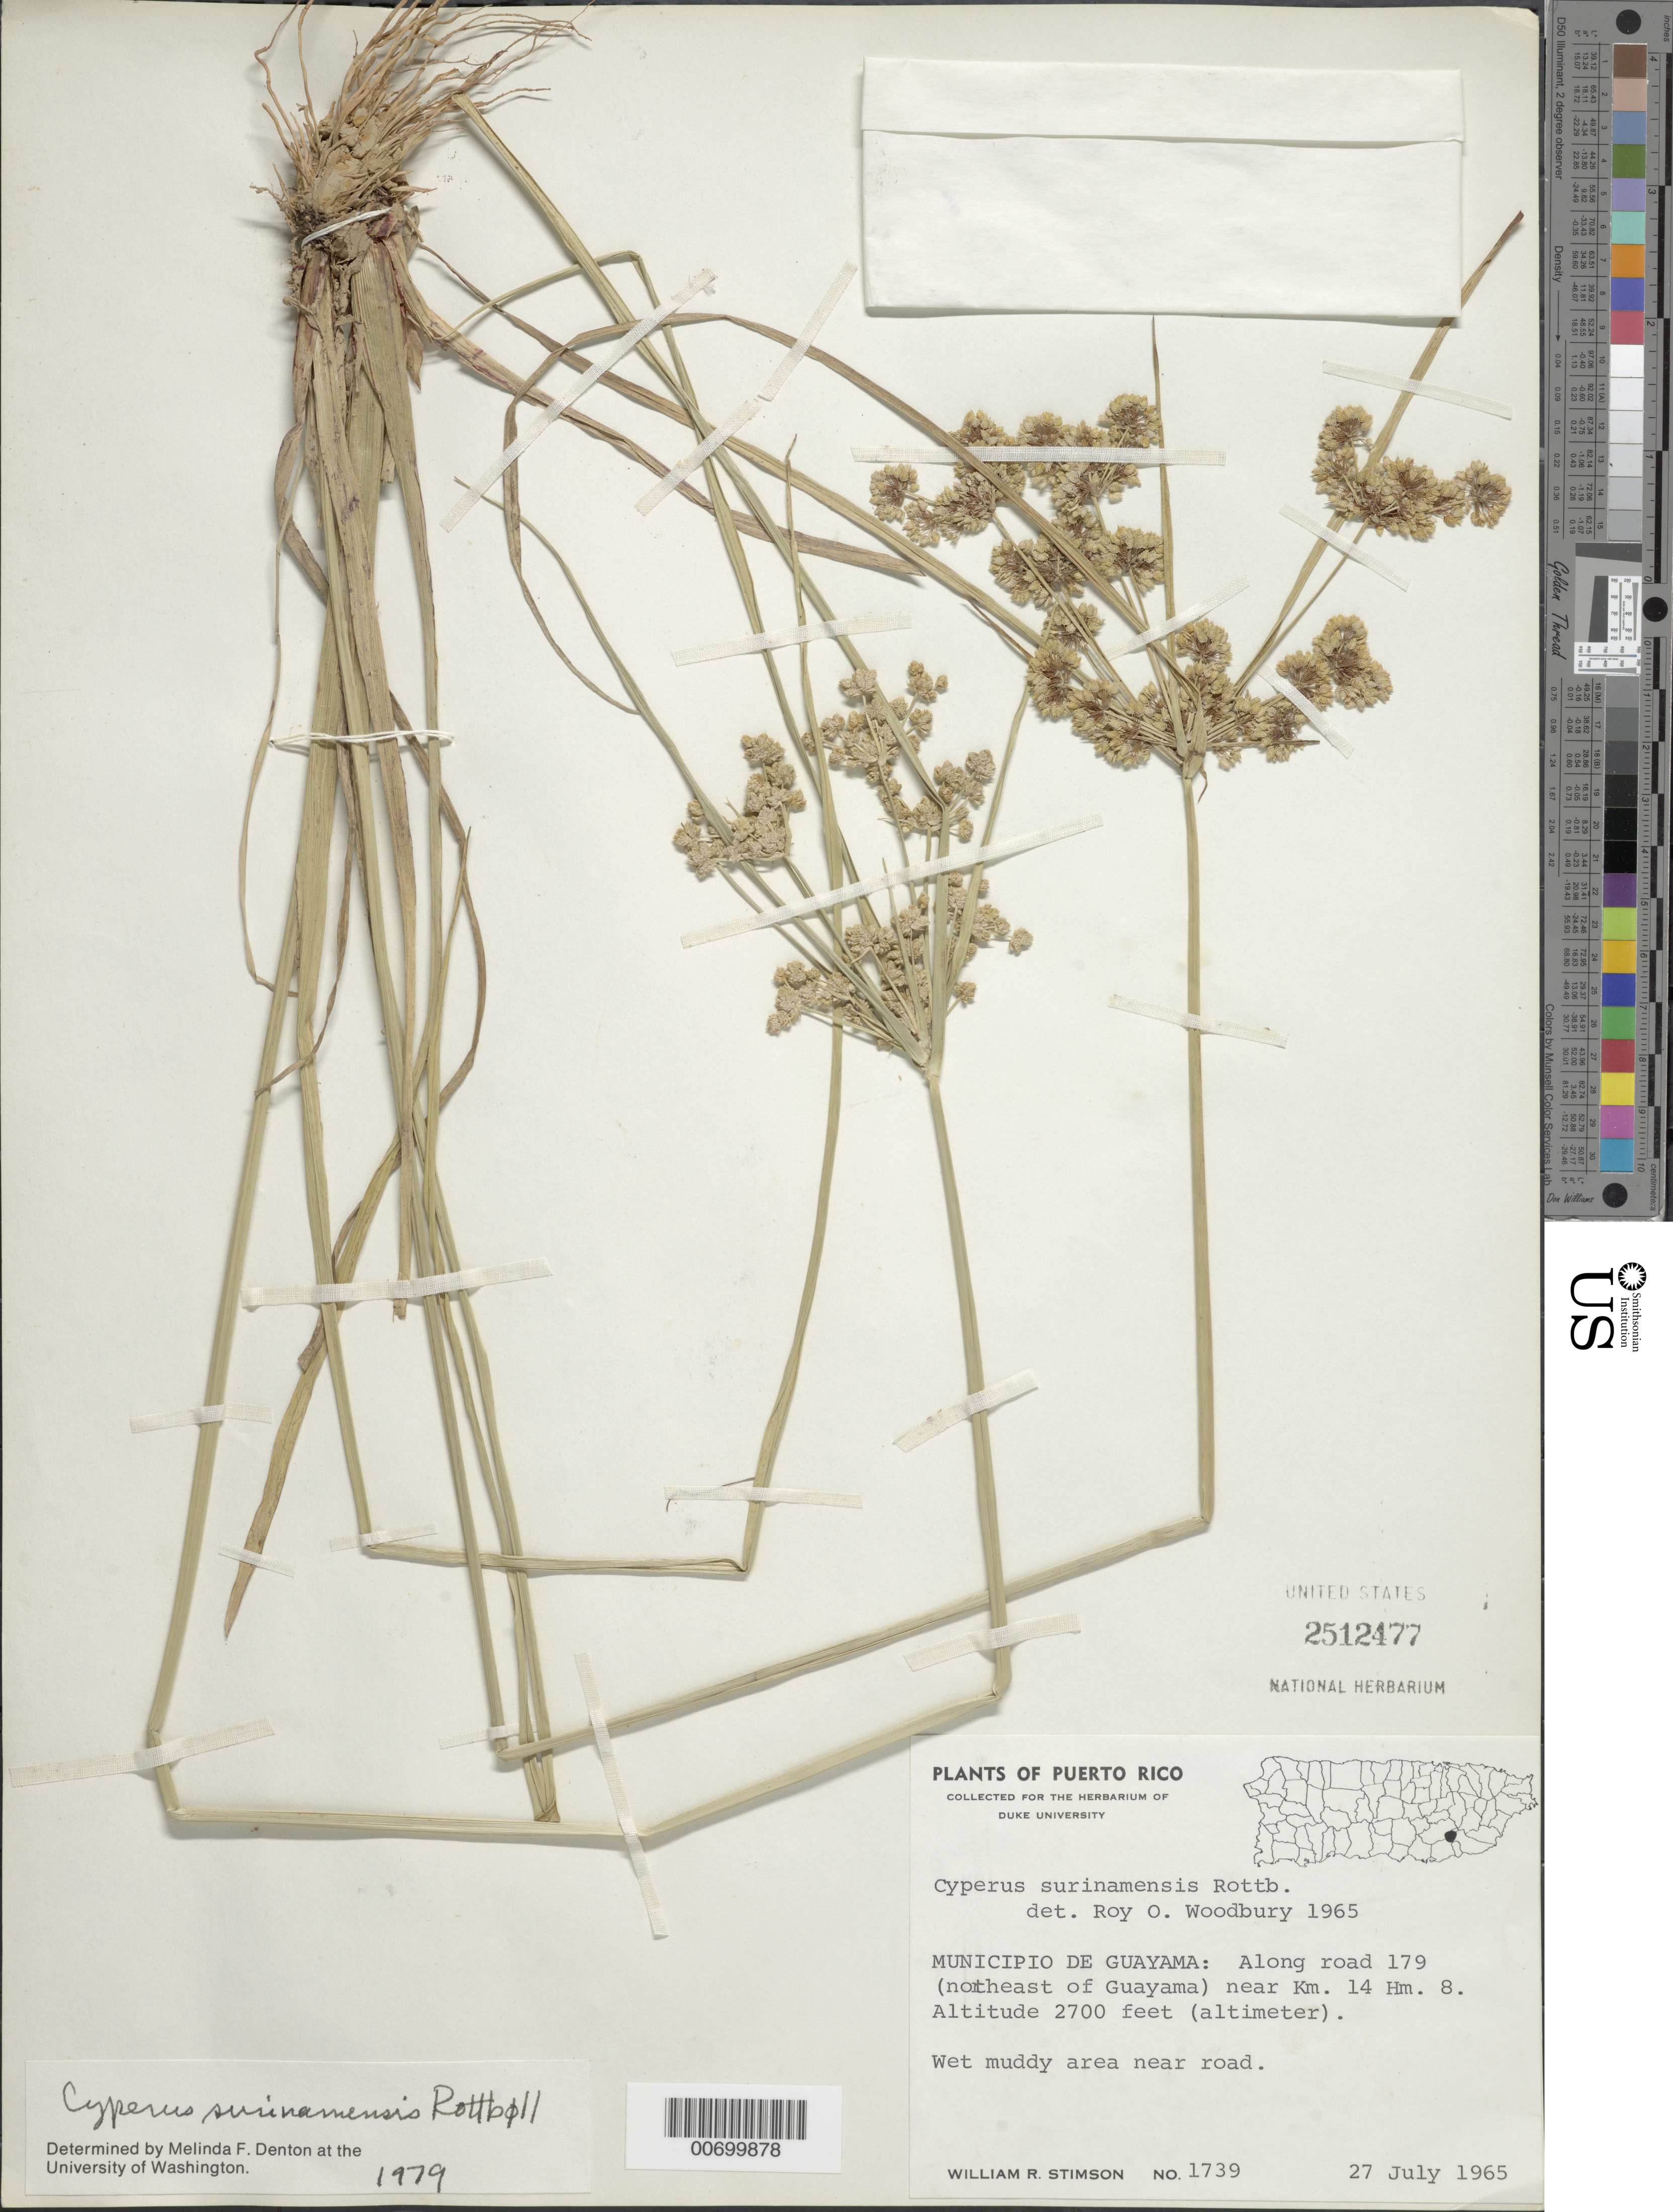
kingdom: Plantae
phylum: Tracheophyta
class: Liliopsida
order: Poales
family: Cyperaceae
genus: Cyperus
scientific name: Cyperus surinamensis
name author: Rottb.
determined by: Denton, M. F.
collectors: W. R. Stimson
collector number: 1739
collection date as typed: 27 Jul 1965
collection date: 1965-07-27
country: Puerto Rico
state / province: Guayama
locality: Guayama: Along Rd. 179, NE of Guayama, near km 14, hm 8.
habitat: Wet muddy area near road.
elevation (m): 823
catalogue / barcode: US 2512477